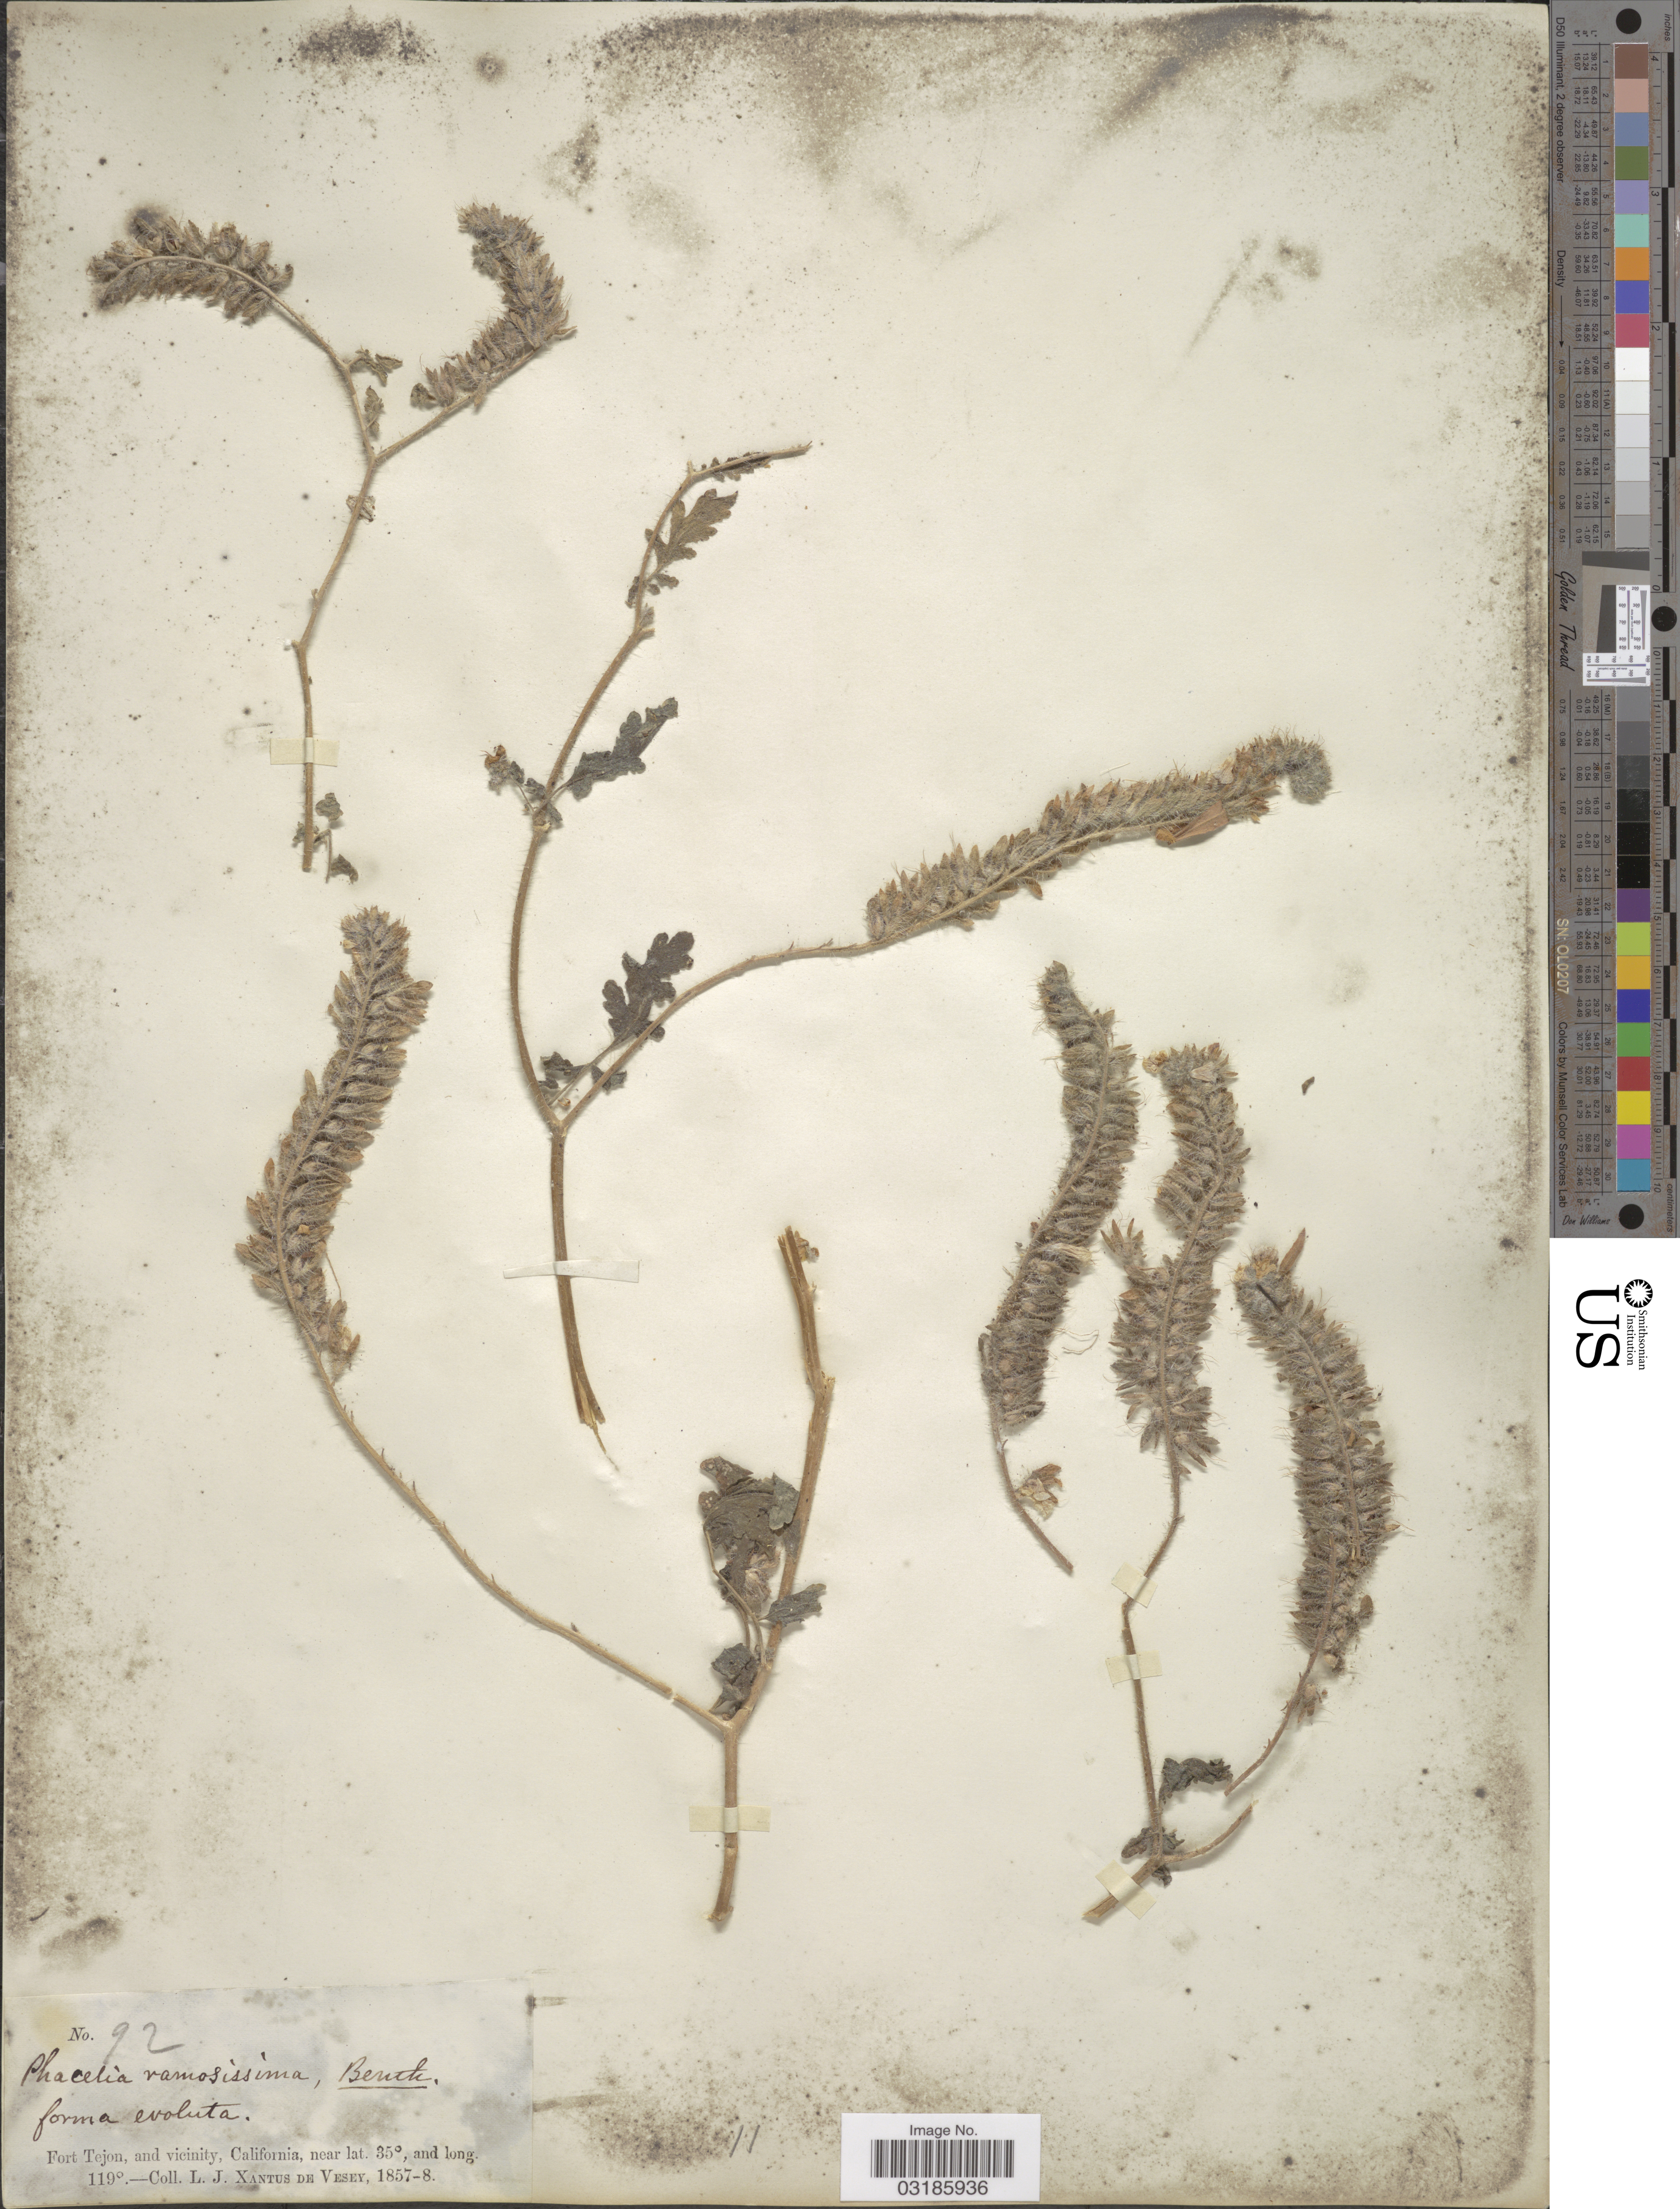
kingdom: Plantae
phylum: Tracheophyta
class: Magnoliopsida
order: Boraginales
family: Hydrophyllaceae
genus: Phacelia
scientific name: Phacelia ramosissima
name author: Douglas ex Lehm.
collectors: L. Xantus de Vesey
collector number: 92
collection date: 1857/1858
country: United States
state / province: California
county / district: Kern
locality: Fort Tejon, and vicinity.